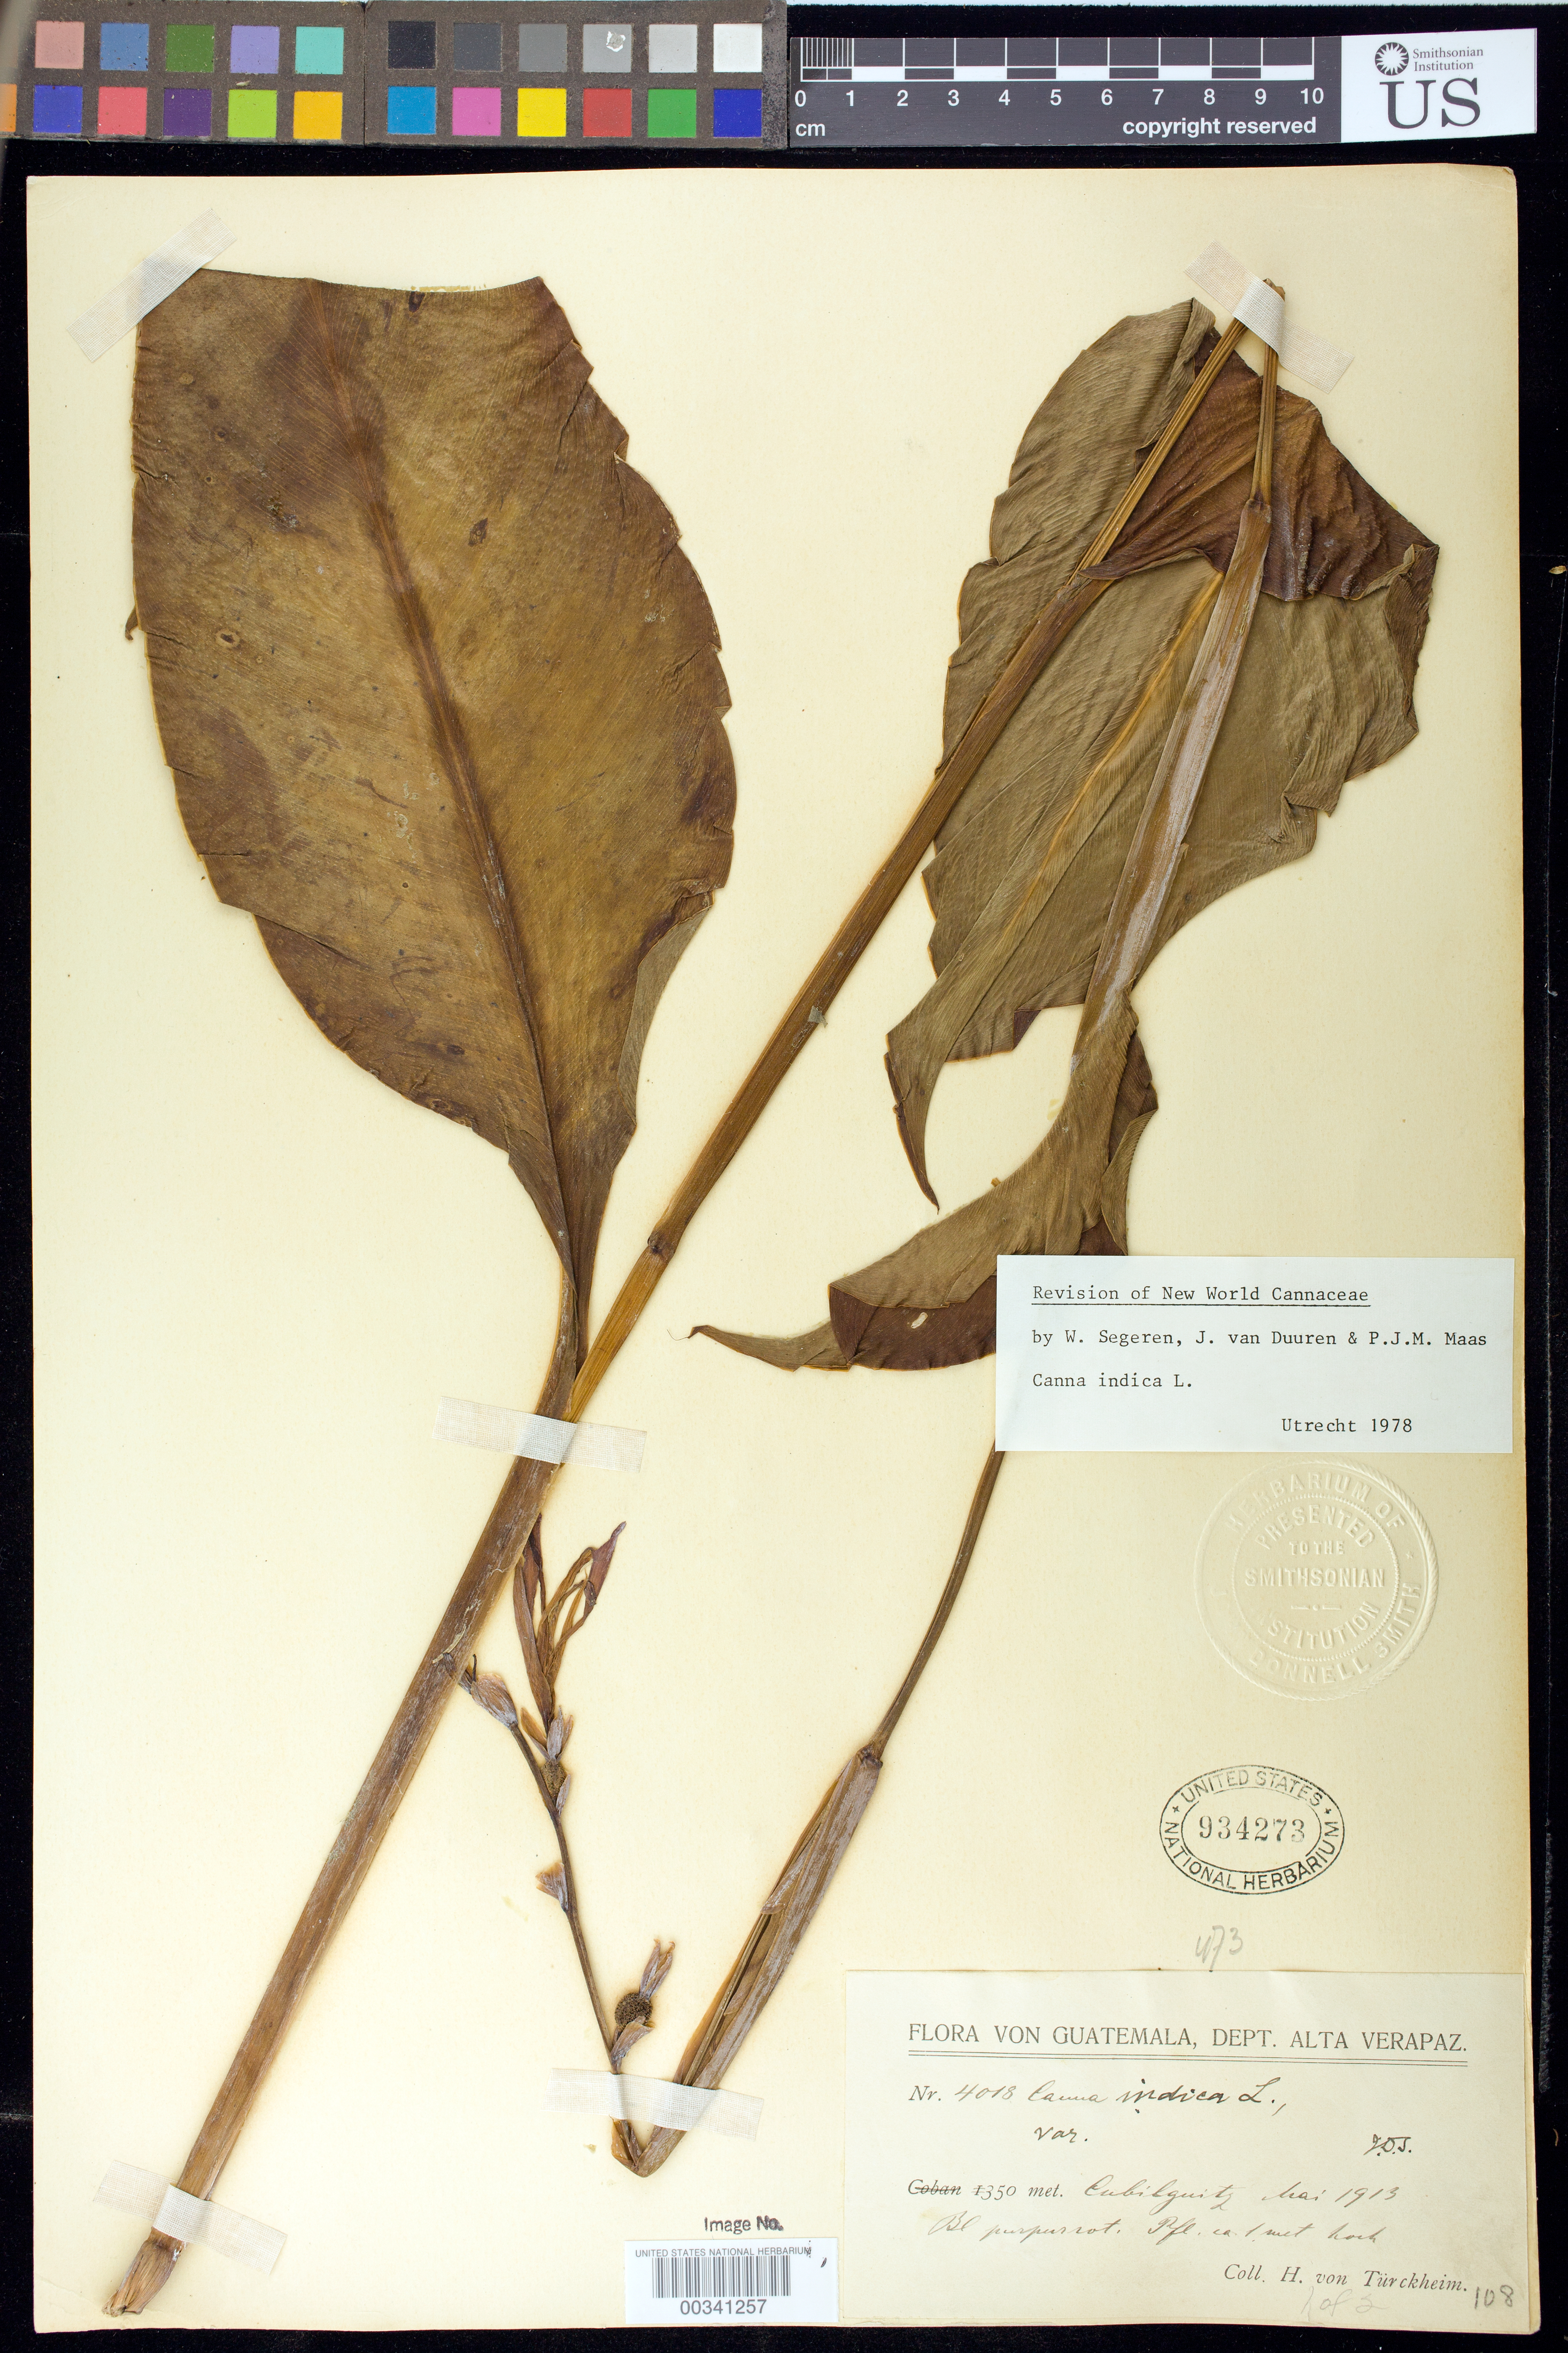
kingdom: Plantae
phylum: Tracheophyta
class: Liliopsida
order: Zingiberales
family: Cannaceae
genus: Canna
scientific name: Canna indica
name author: L.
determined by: Segeren, W.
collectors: H. von Türckheim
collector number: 4018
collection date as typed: May 1913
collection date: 1913-05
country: Guatemala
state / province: Alta Verapaz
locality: Cubilquitz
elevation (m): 1350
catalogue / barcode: US 934273